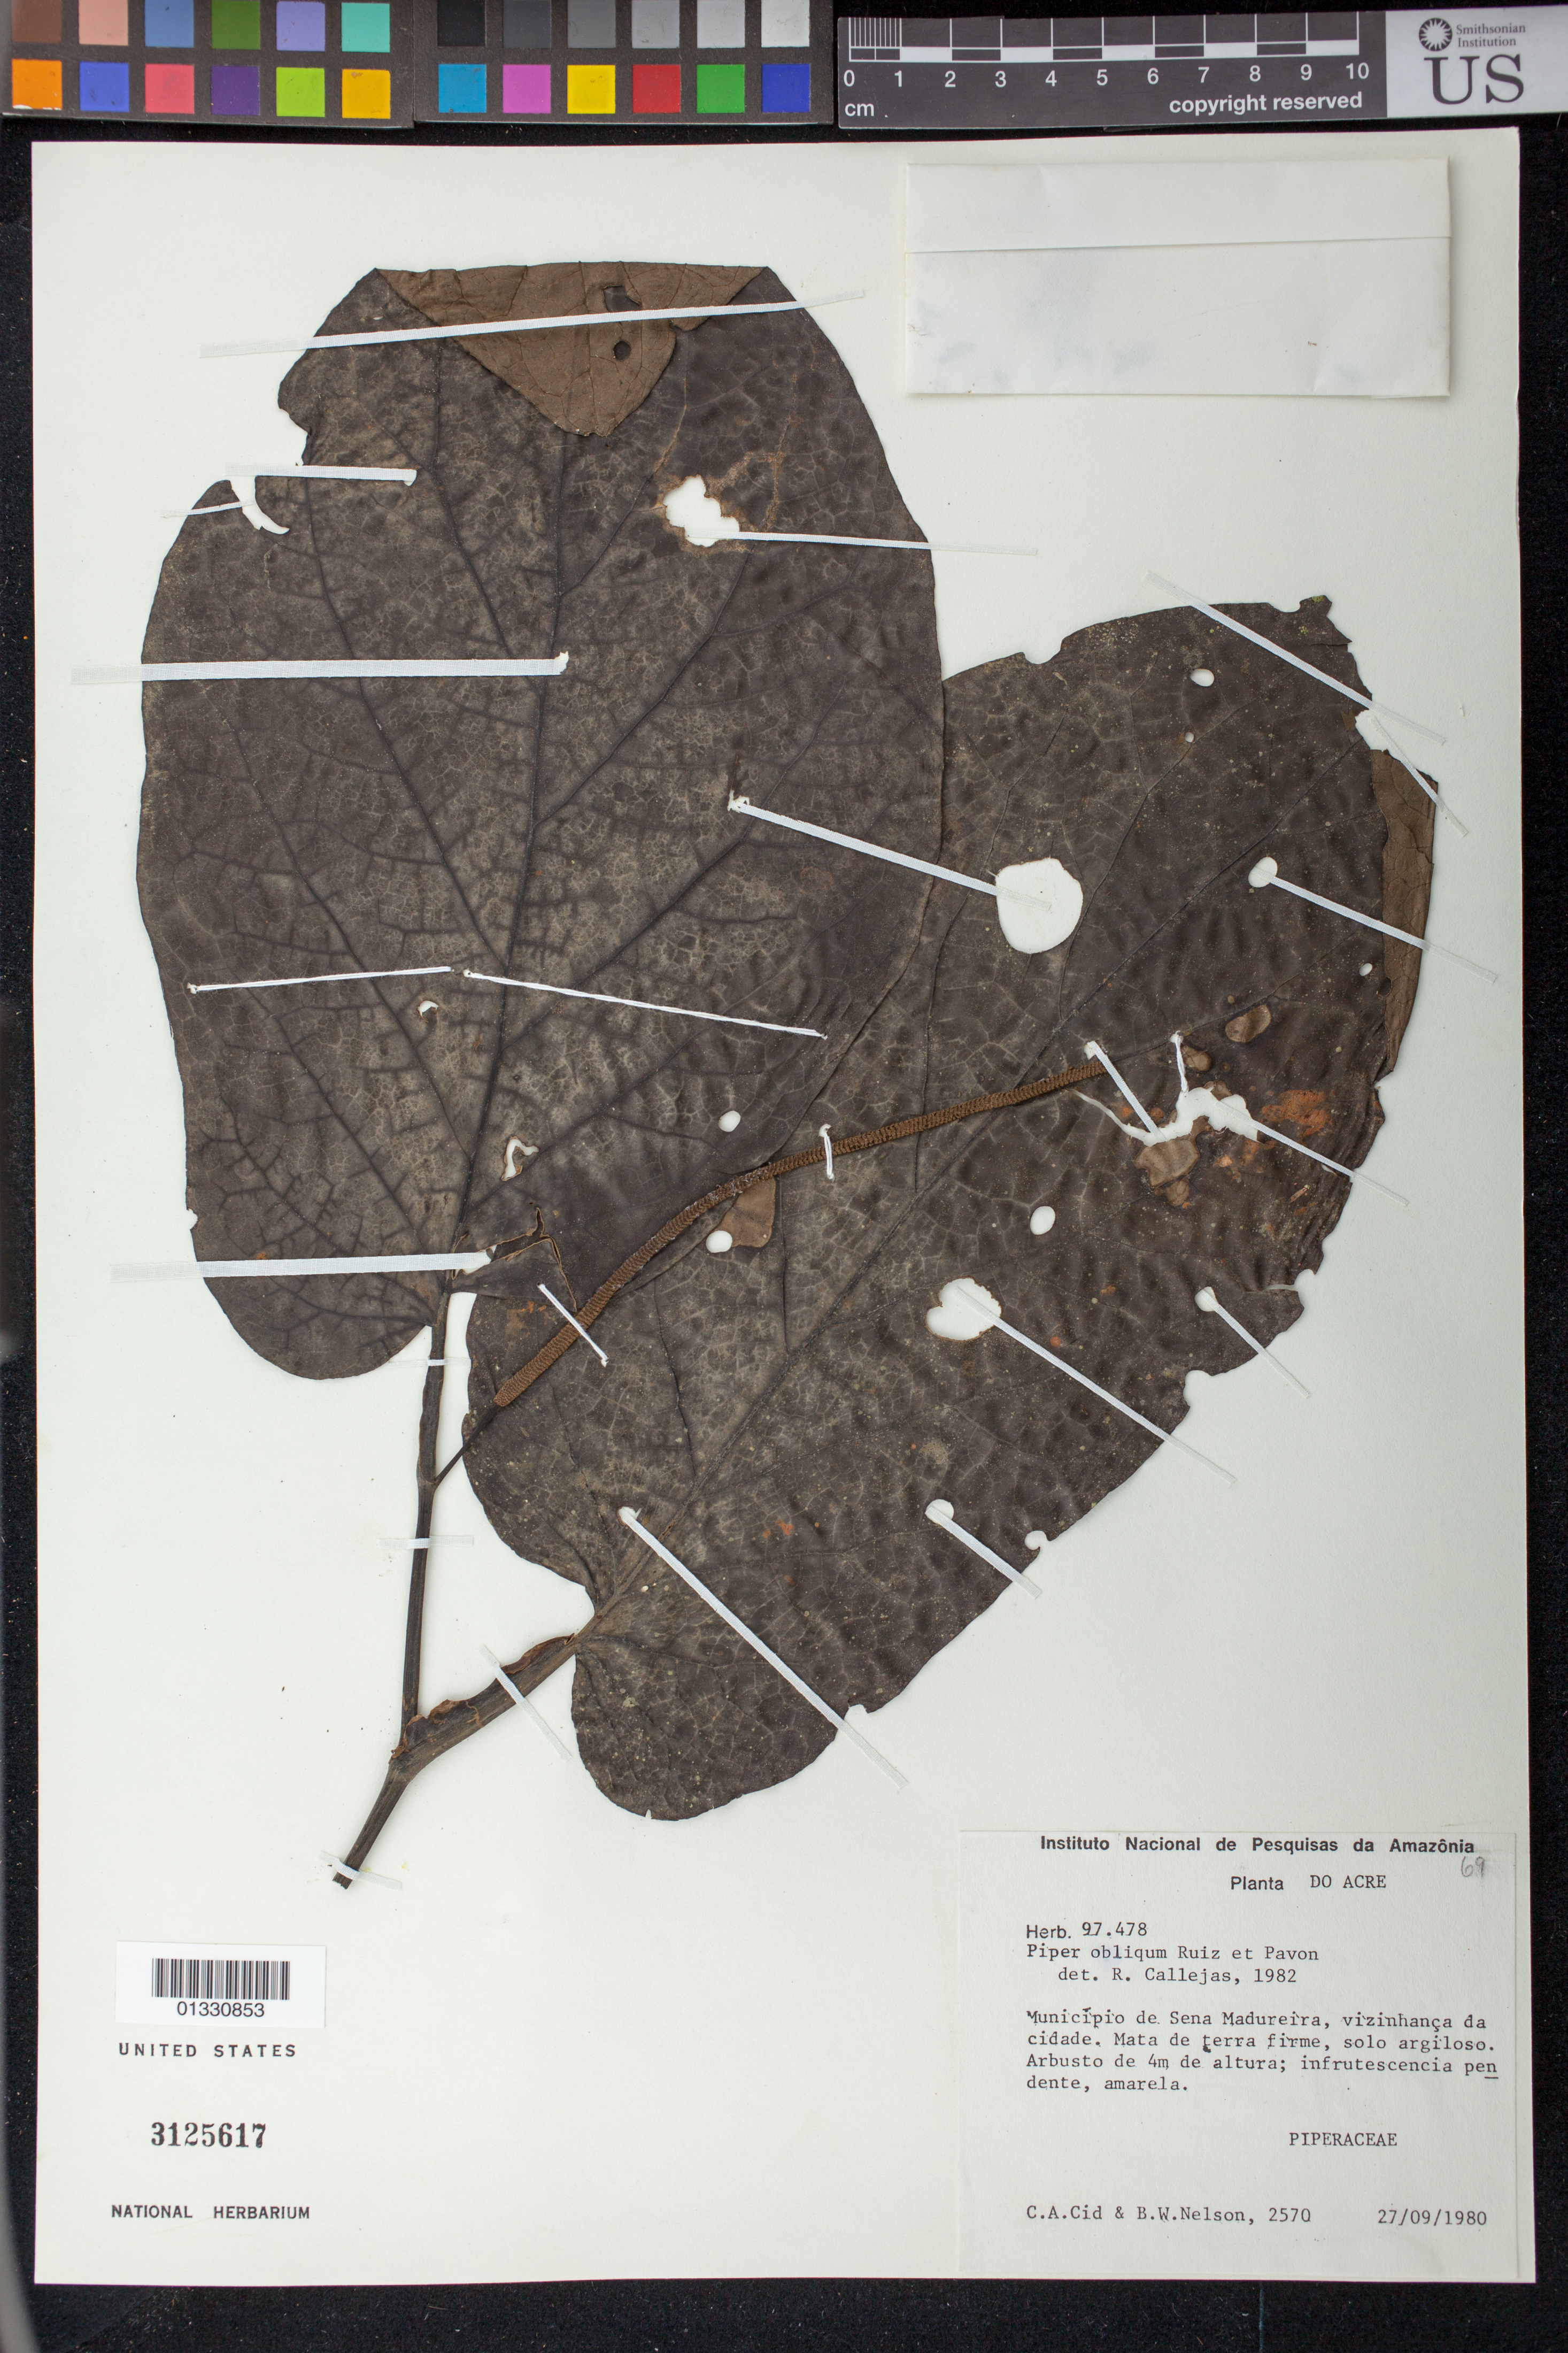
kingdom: Plantae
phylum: Tracheophyta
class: Magnoliopsida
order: Piperales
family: Piperaceae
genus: Piper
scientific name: Piper obliquum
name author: Ruiz & Pav.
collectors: C. A. Cid Ferreira & B. W. Nelson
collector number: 2570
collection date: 1980-07-29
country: Brazil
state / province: Acre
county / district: Sena Madureira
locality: Vizinhança da cidade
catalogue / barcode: US 3125617